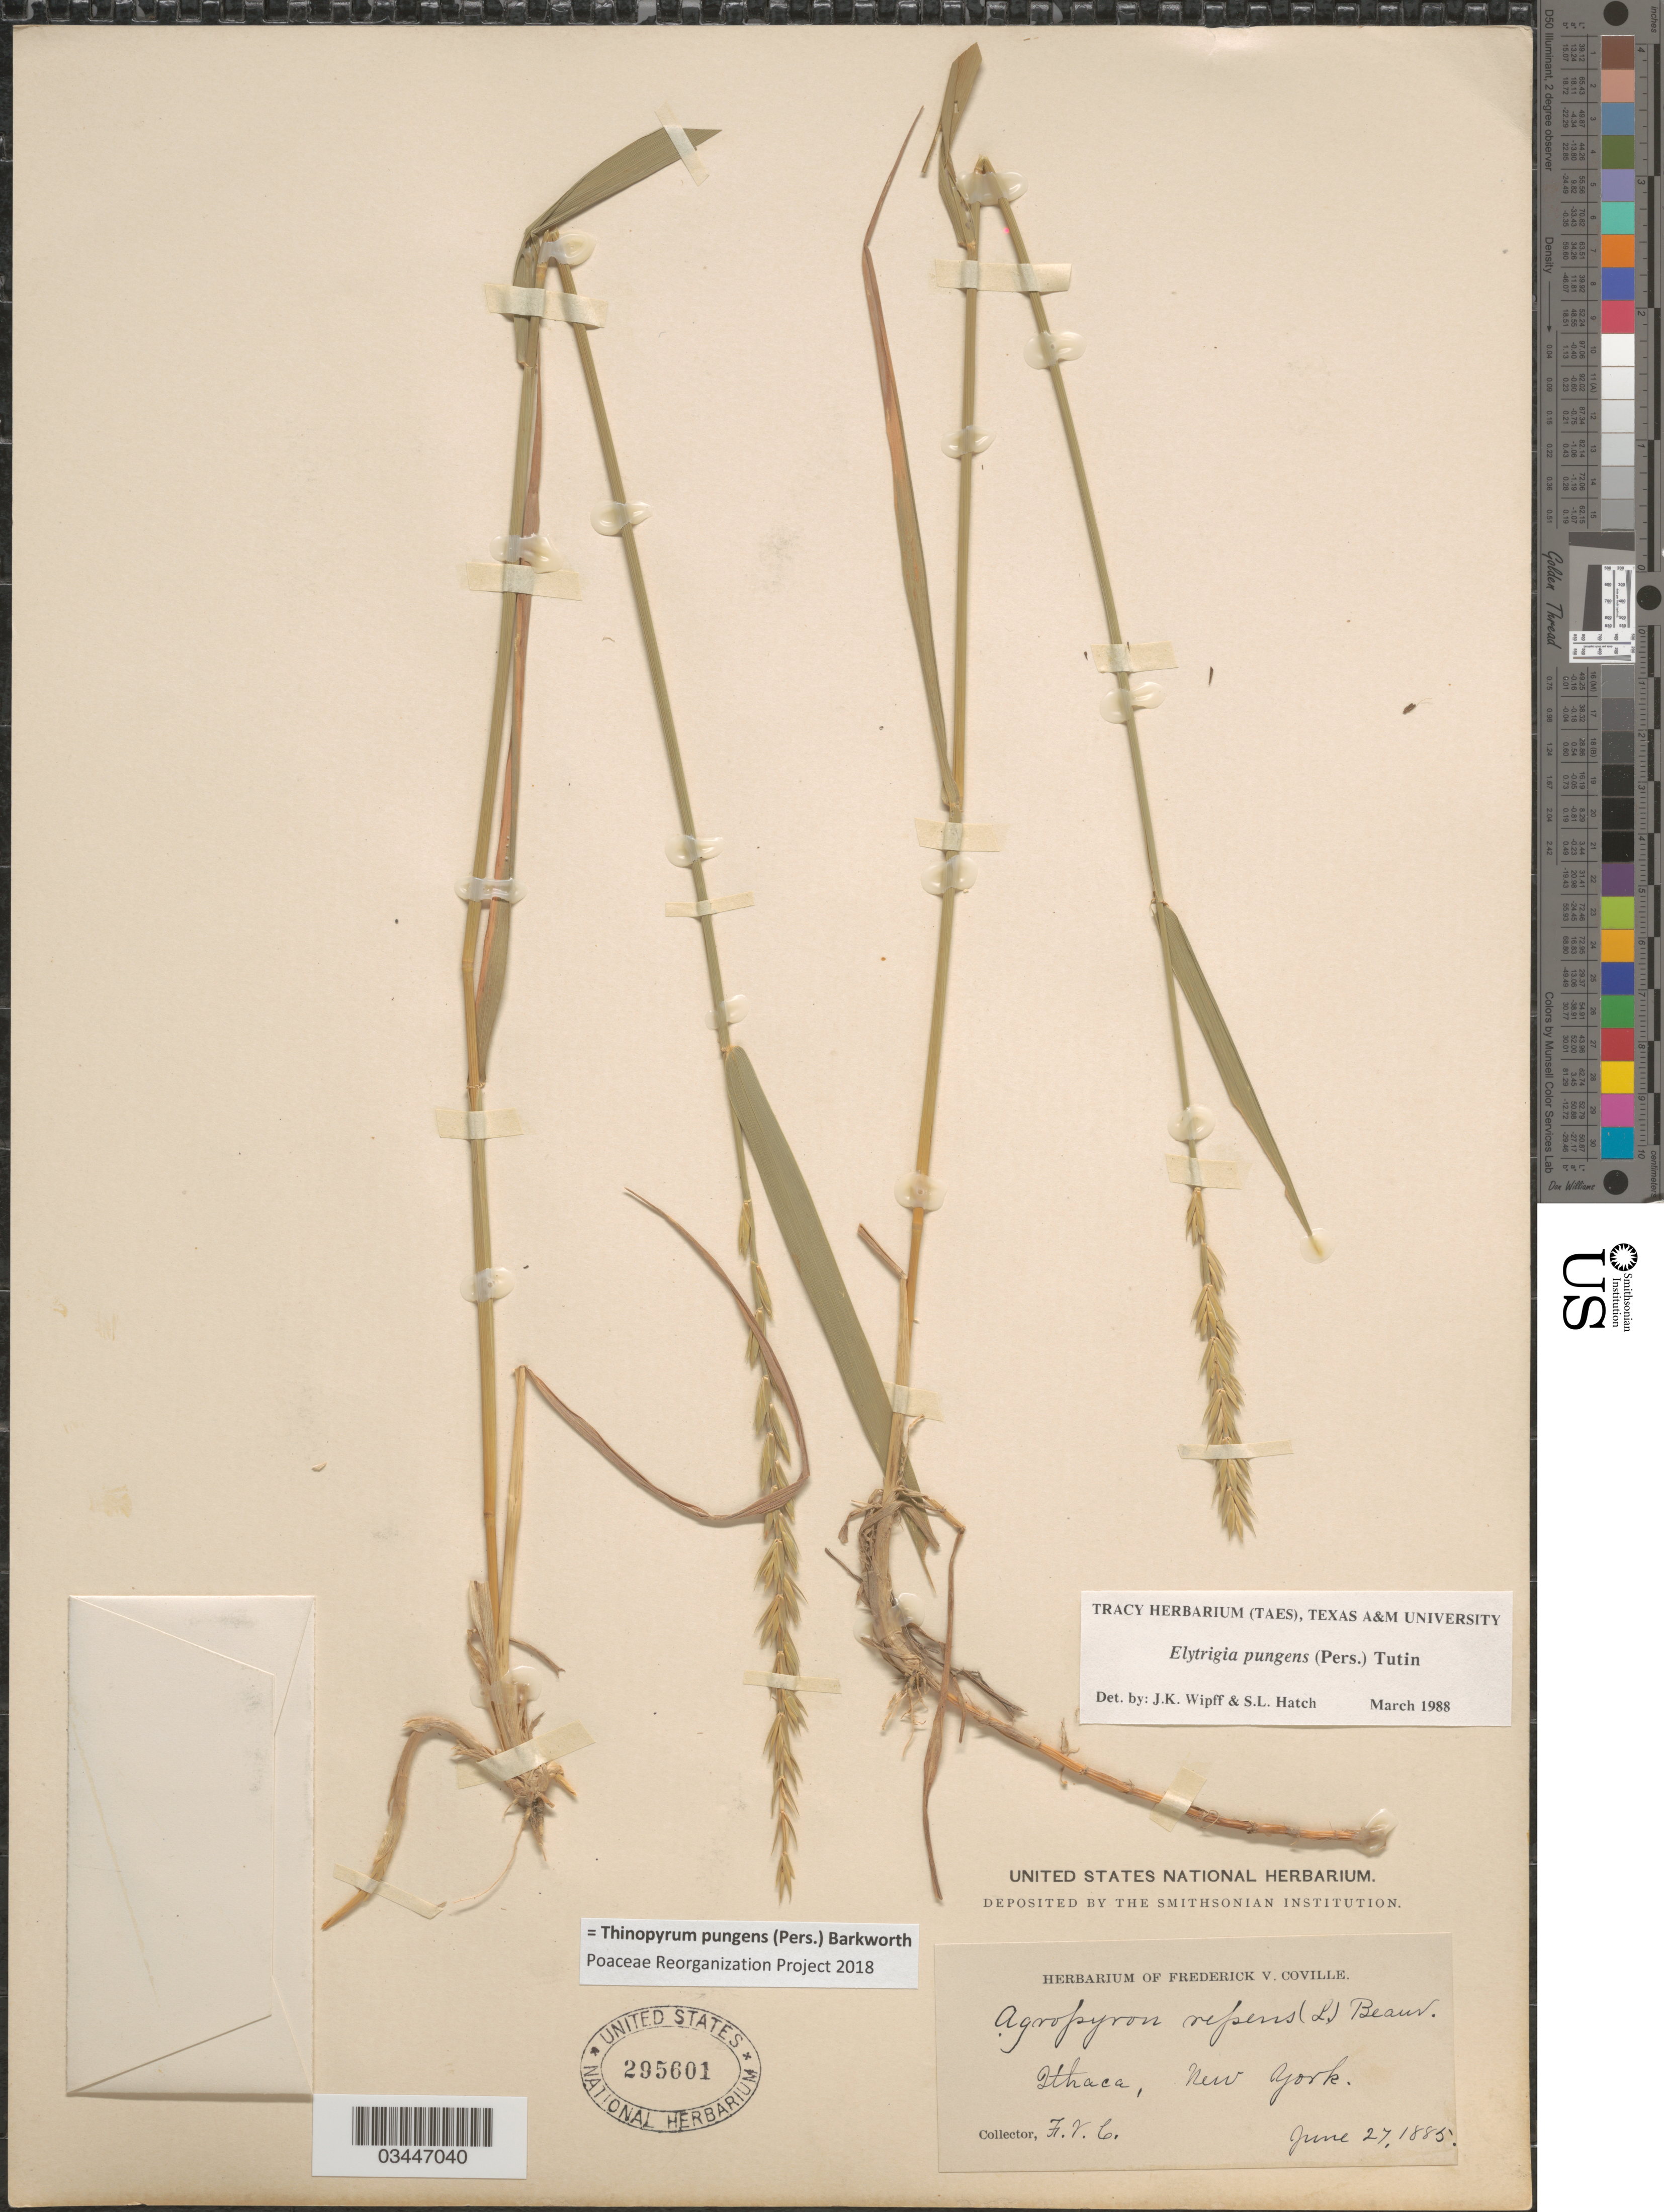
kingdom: Plantae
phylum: Tracheophyta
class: Liliopsida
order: Poales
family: Poaceae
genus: Thinopyrum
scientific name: Thinopyrum pungens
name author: (Pers.) Barkworth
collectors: F. V. Coville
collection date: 1885-06-27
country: United States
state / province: New York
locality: Ithaca.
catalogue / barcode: US 295601